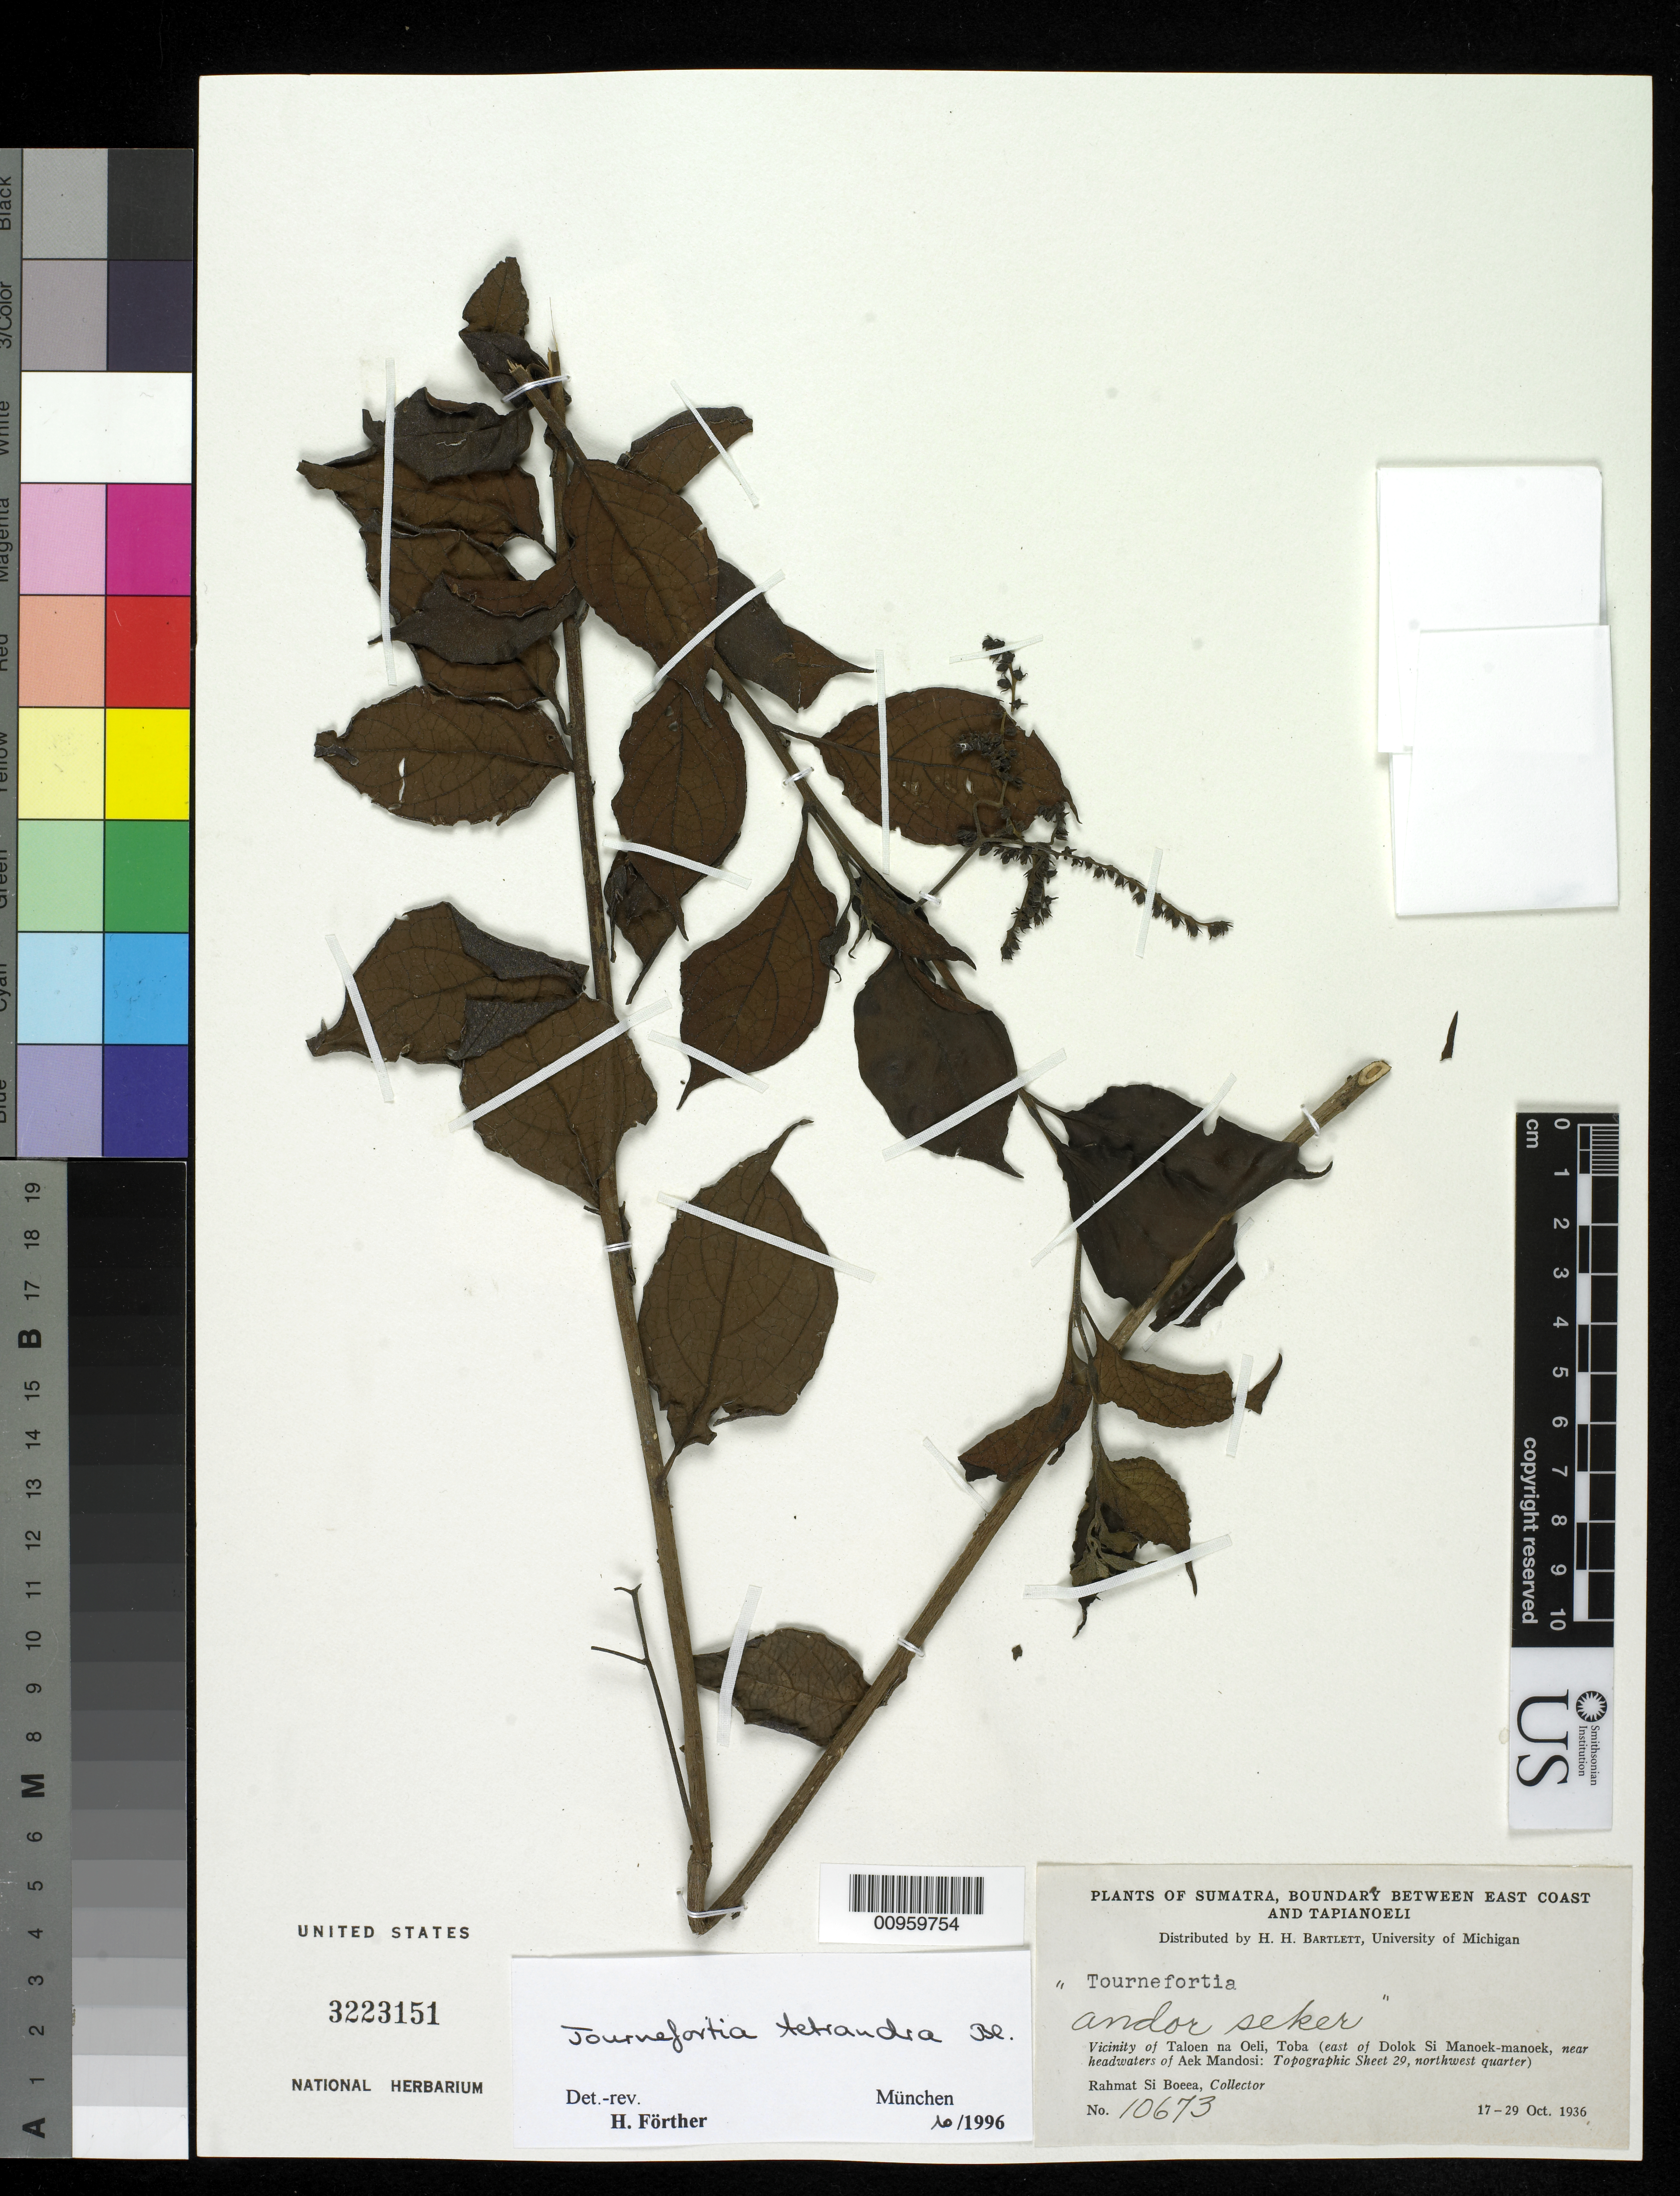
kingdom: Plantae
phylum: Tracheophyta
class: Magnoliopsida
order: Boraginales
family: Heliotropiaceae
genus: Tournefortia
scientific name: Tournefortia tetrandra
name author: Blume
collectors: Rahmat Si Boeea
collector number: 10673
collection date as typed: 17 Oct 1936 to 29 Oct 1936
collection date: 1936-10-17/1936-10-29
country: Indonesia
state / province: Sumatra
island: Sumatra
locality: Vicinity of Taloen na Oeli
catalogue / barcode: US 3223151